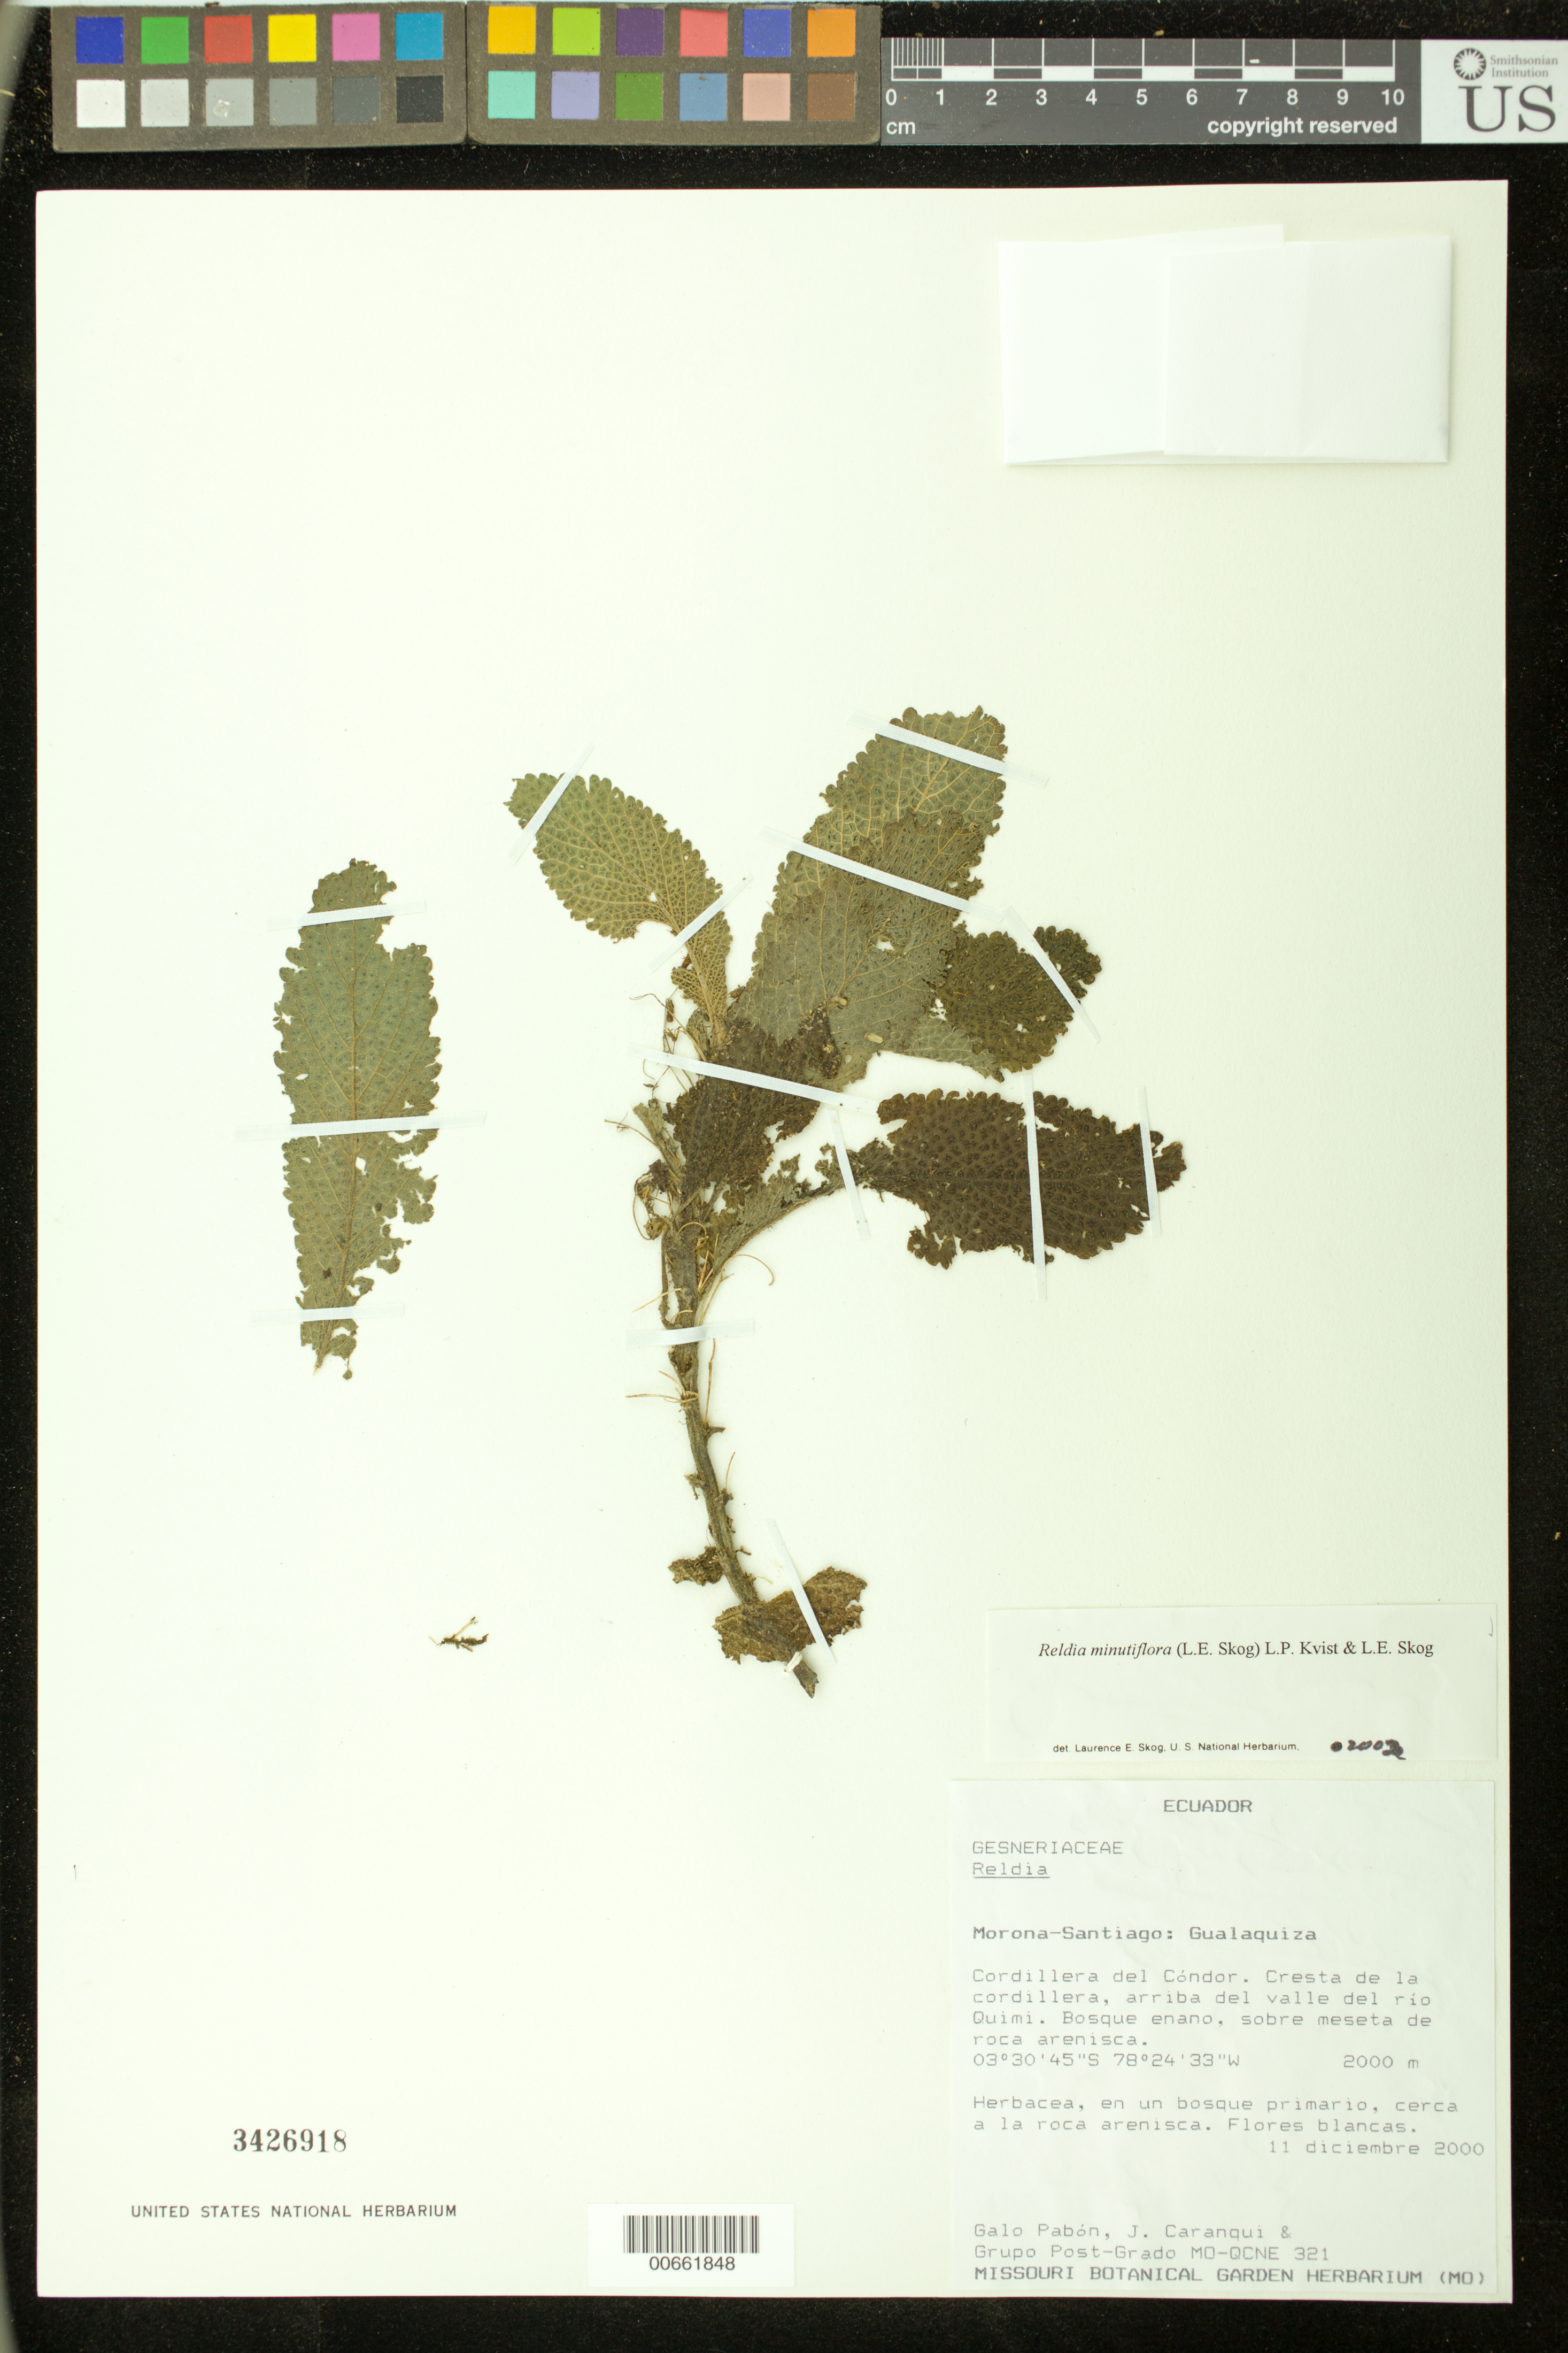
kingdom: Plantae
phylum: Tracheophyta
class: Magnoliopsida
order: Lamiales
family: Gesneriaceae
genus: Reldia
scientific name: Reldia minutiflora var. minutiflora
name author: (L.E. Skog) L.P. Kvist & L.E. Skog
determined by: Skog, Laurence E.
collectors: G. Pabón & Grupo Post-Grado MO-QCNE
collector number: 321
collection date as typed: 11 Dec 2000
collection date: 2000-12-11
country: Ecuador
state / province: Morona-Santiago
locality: Gualaquiza, Cordillera del Cóndor, cresta de la cordillera, arriba del valle del río Quimi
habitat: Bosque enano, sobre meseta de roca arenisca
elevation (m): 2000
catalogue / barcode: US 3426918